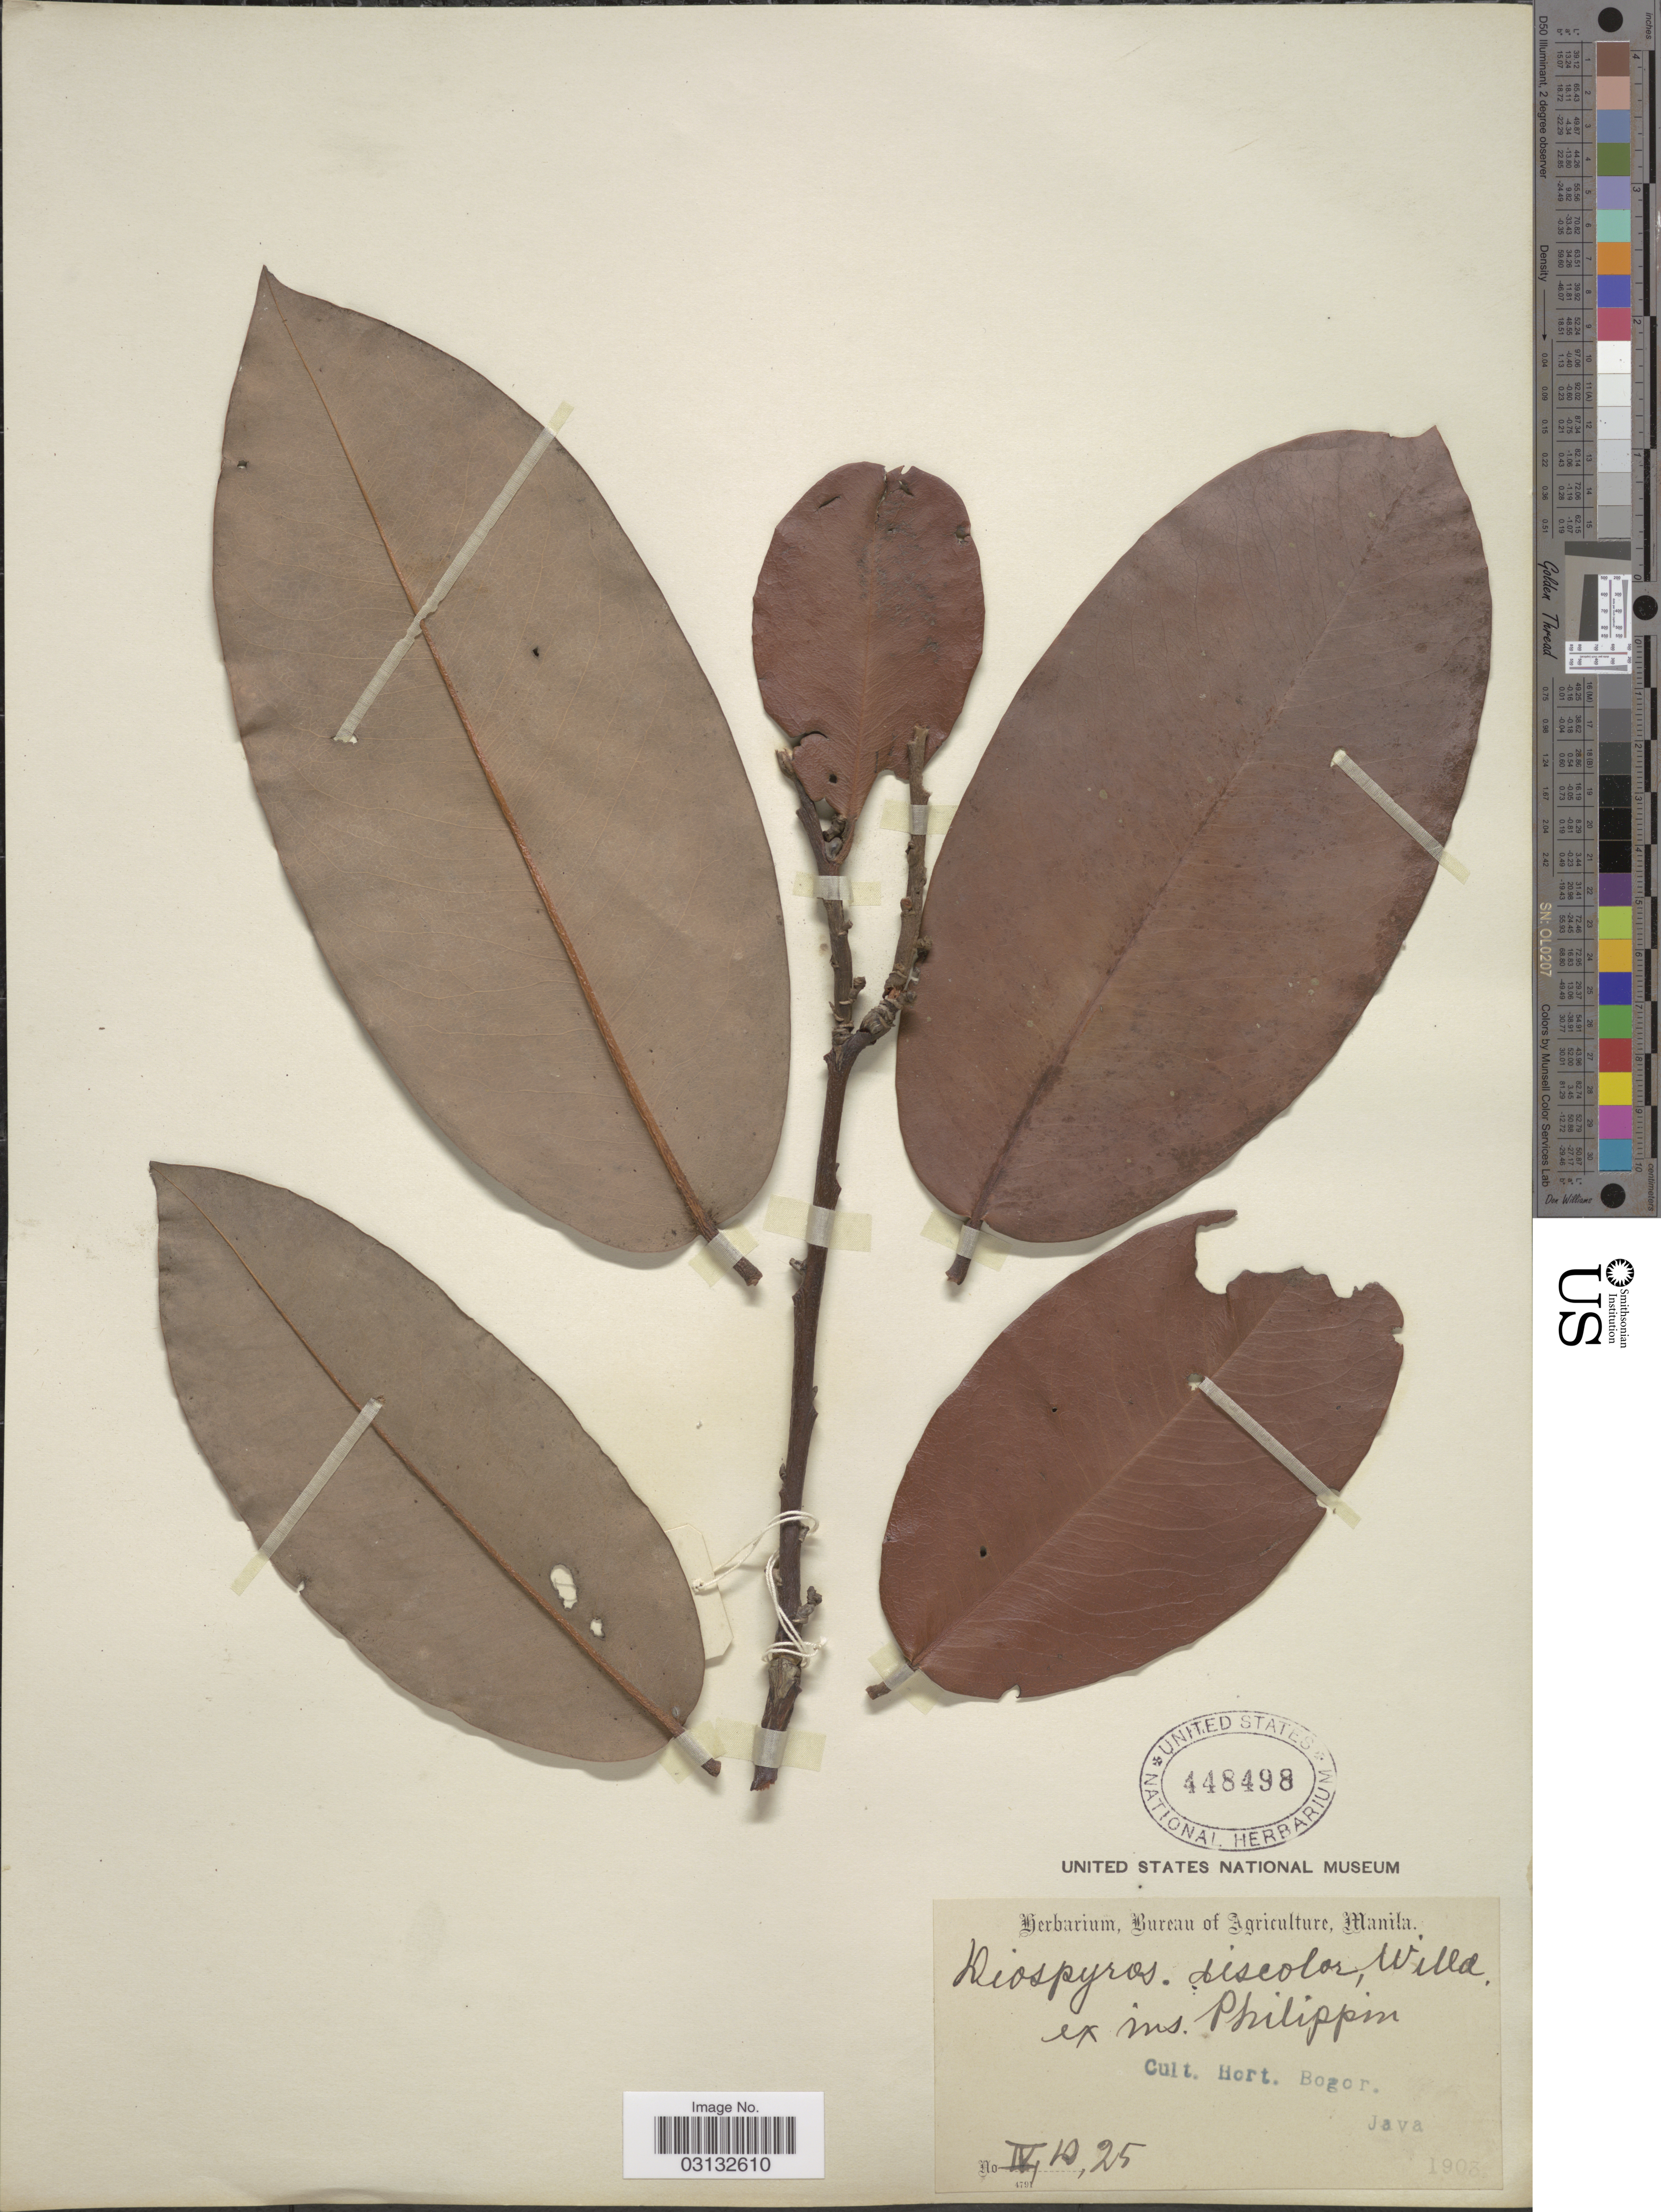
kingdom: Plantae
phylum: Tracheophyta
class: Magnoliopsida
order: Ericales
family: Ebenaceae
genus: Diospyros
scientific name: Diospyros discolor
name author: Willd.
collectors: ex Herb. Bur. Agric. Manila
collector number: IV,10,25*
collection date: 1903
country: Indonesia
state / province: Java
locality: Cult. Hort. Bogor. Java.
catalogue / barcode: US 448498